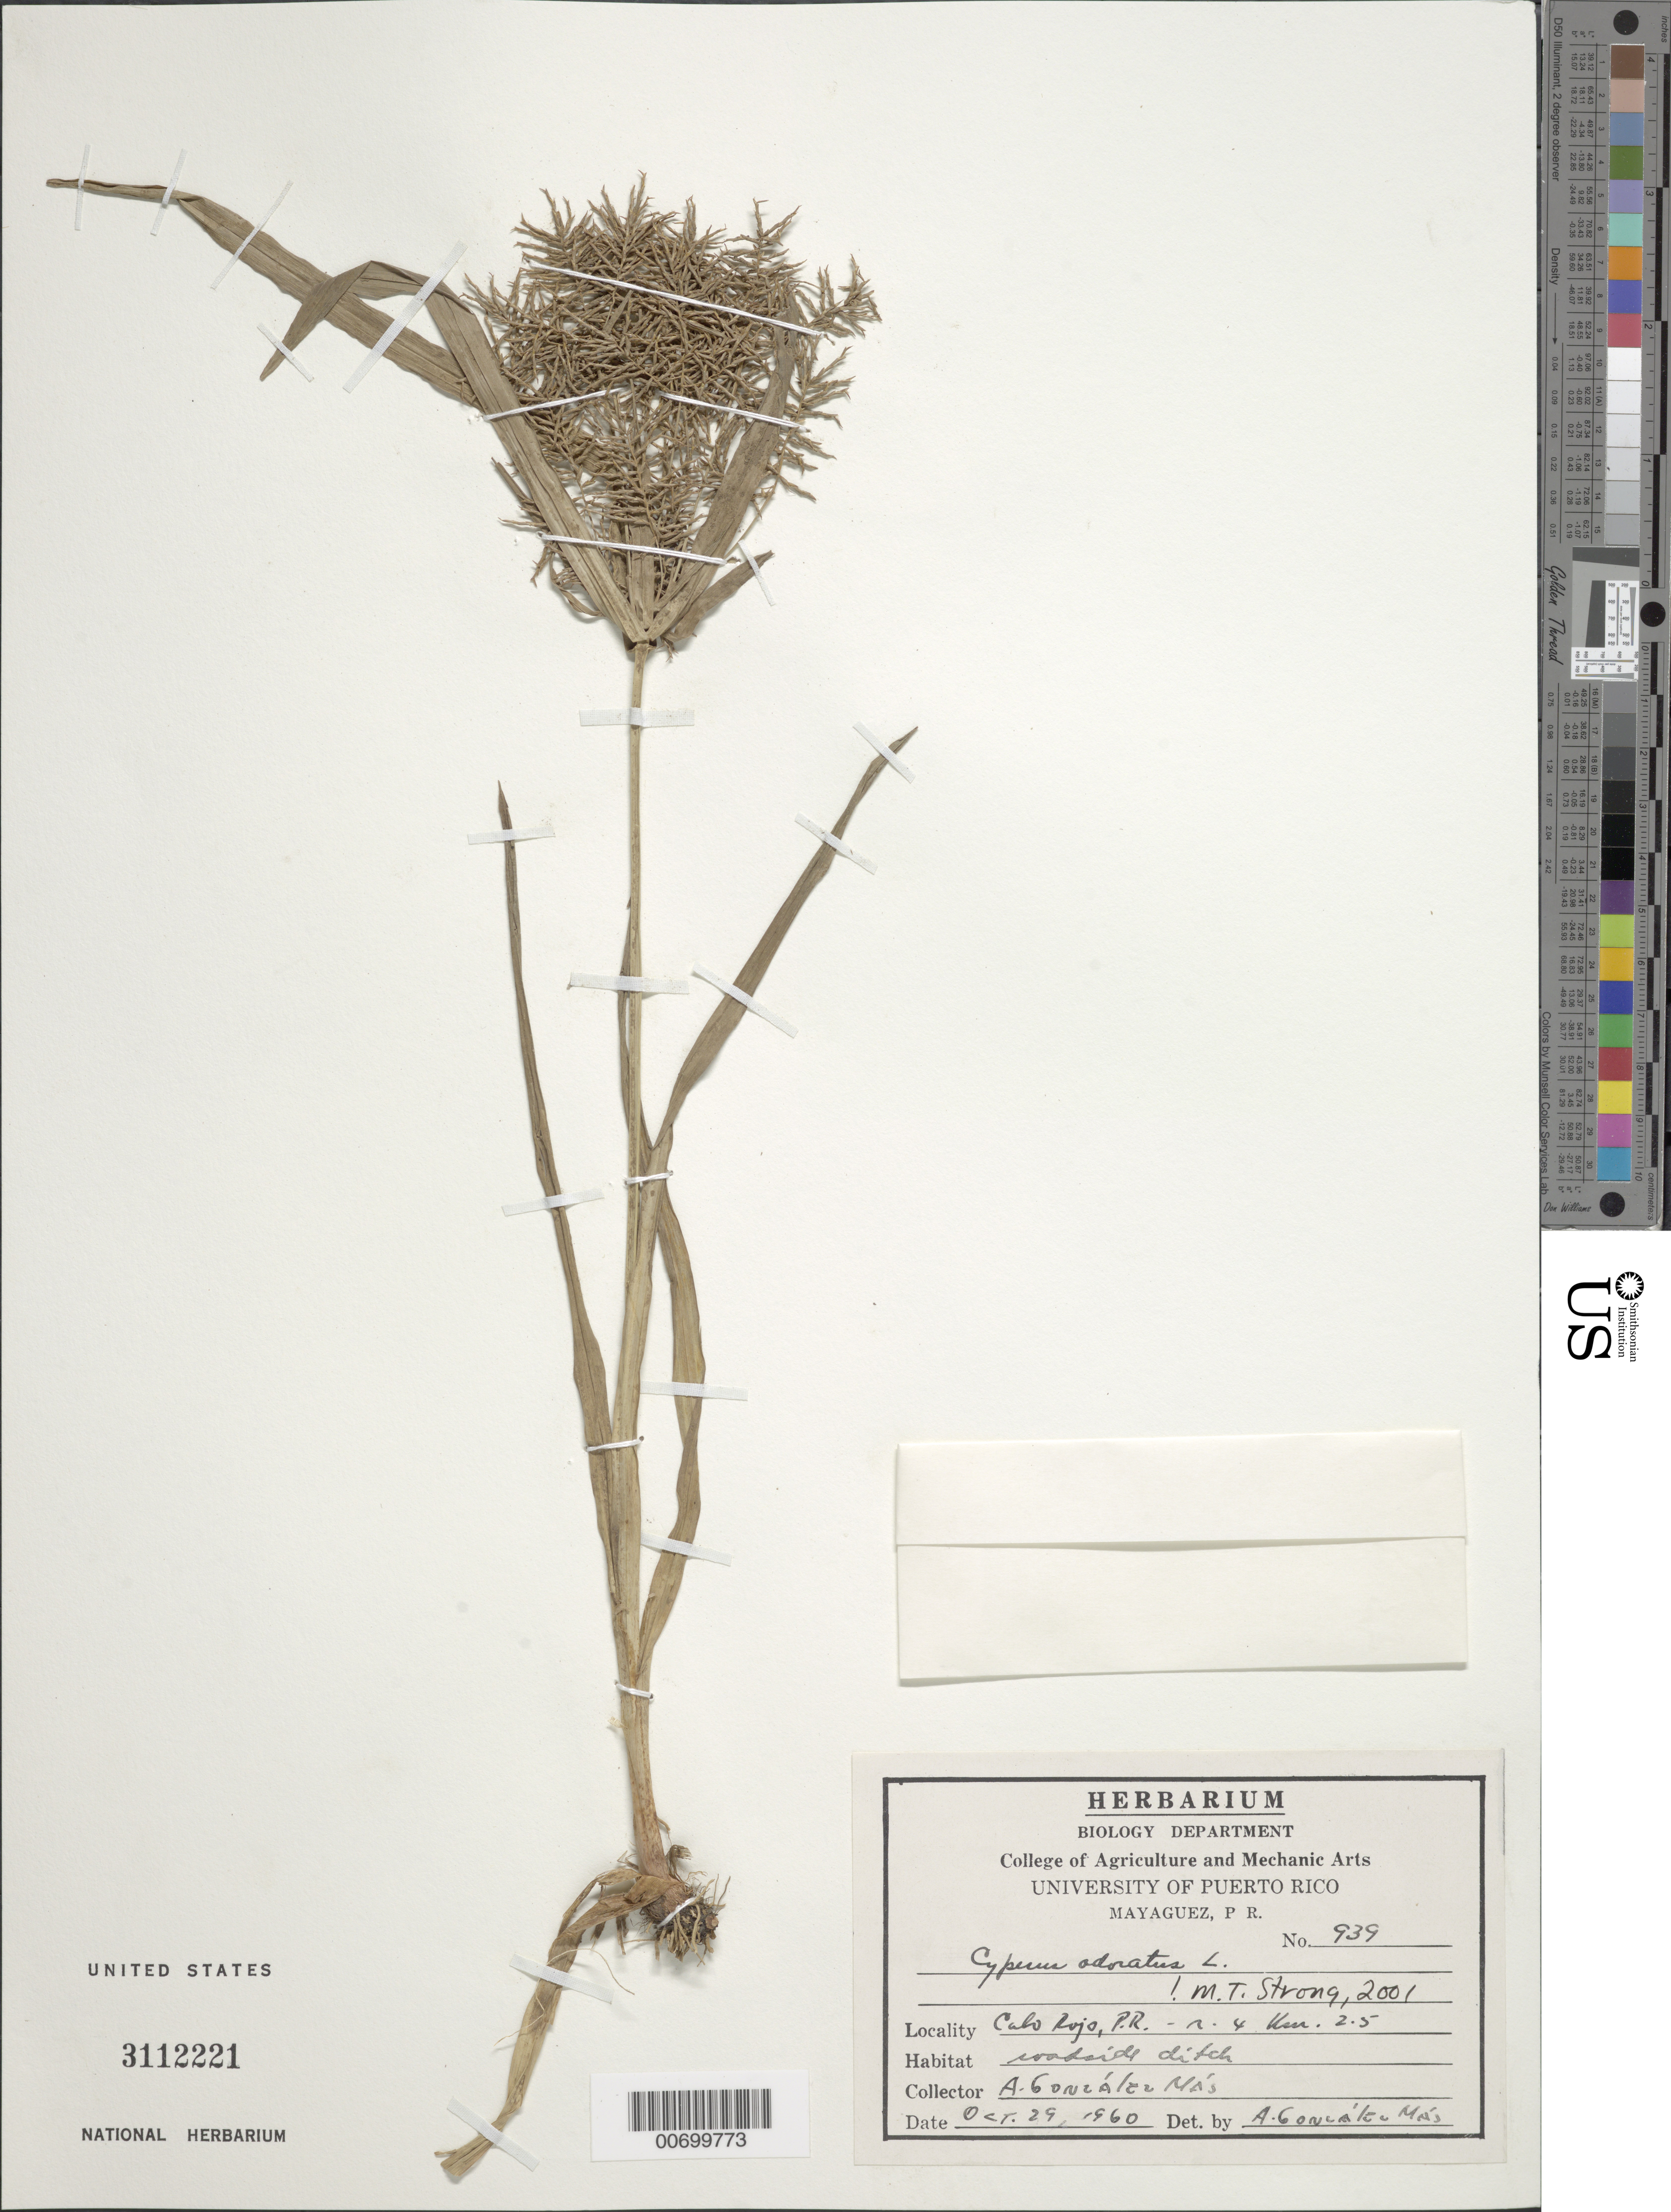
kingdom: Plantae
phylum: Tracheophyta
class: Liliopsida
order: Poales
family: Cyperaceae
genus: Cyperus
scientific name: Cyperus odoratus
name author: L.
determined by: Strong, M. T., (US), Smithsonian Institution - National Museum of Natural History (UNITED STATES)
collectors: A. González Más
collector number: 939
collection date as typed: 29 Oct 1960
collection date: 1960-10-29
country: Puerto Rico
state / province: Cabo Rojo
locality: Cabo Rojo: Rd. 4, km 2.5.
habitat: Roadside ditch.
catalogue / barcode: US 3112221